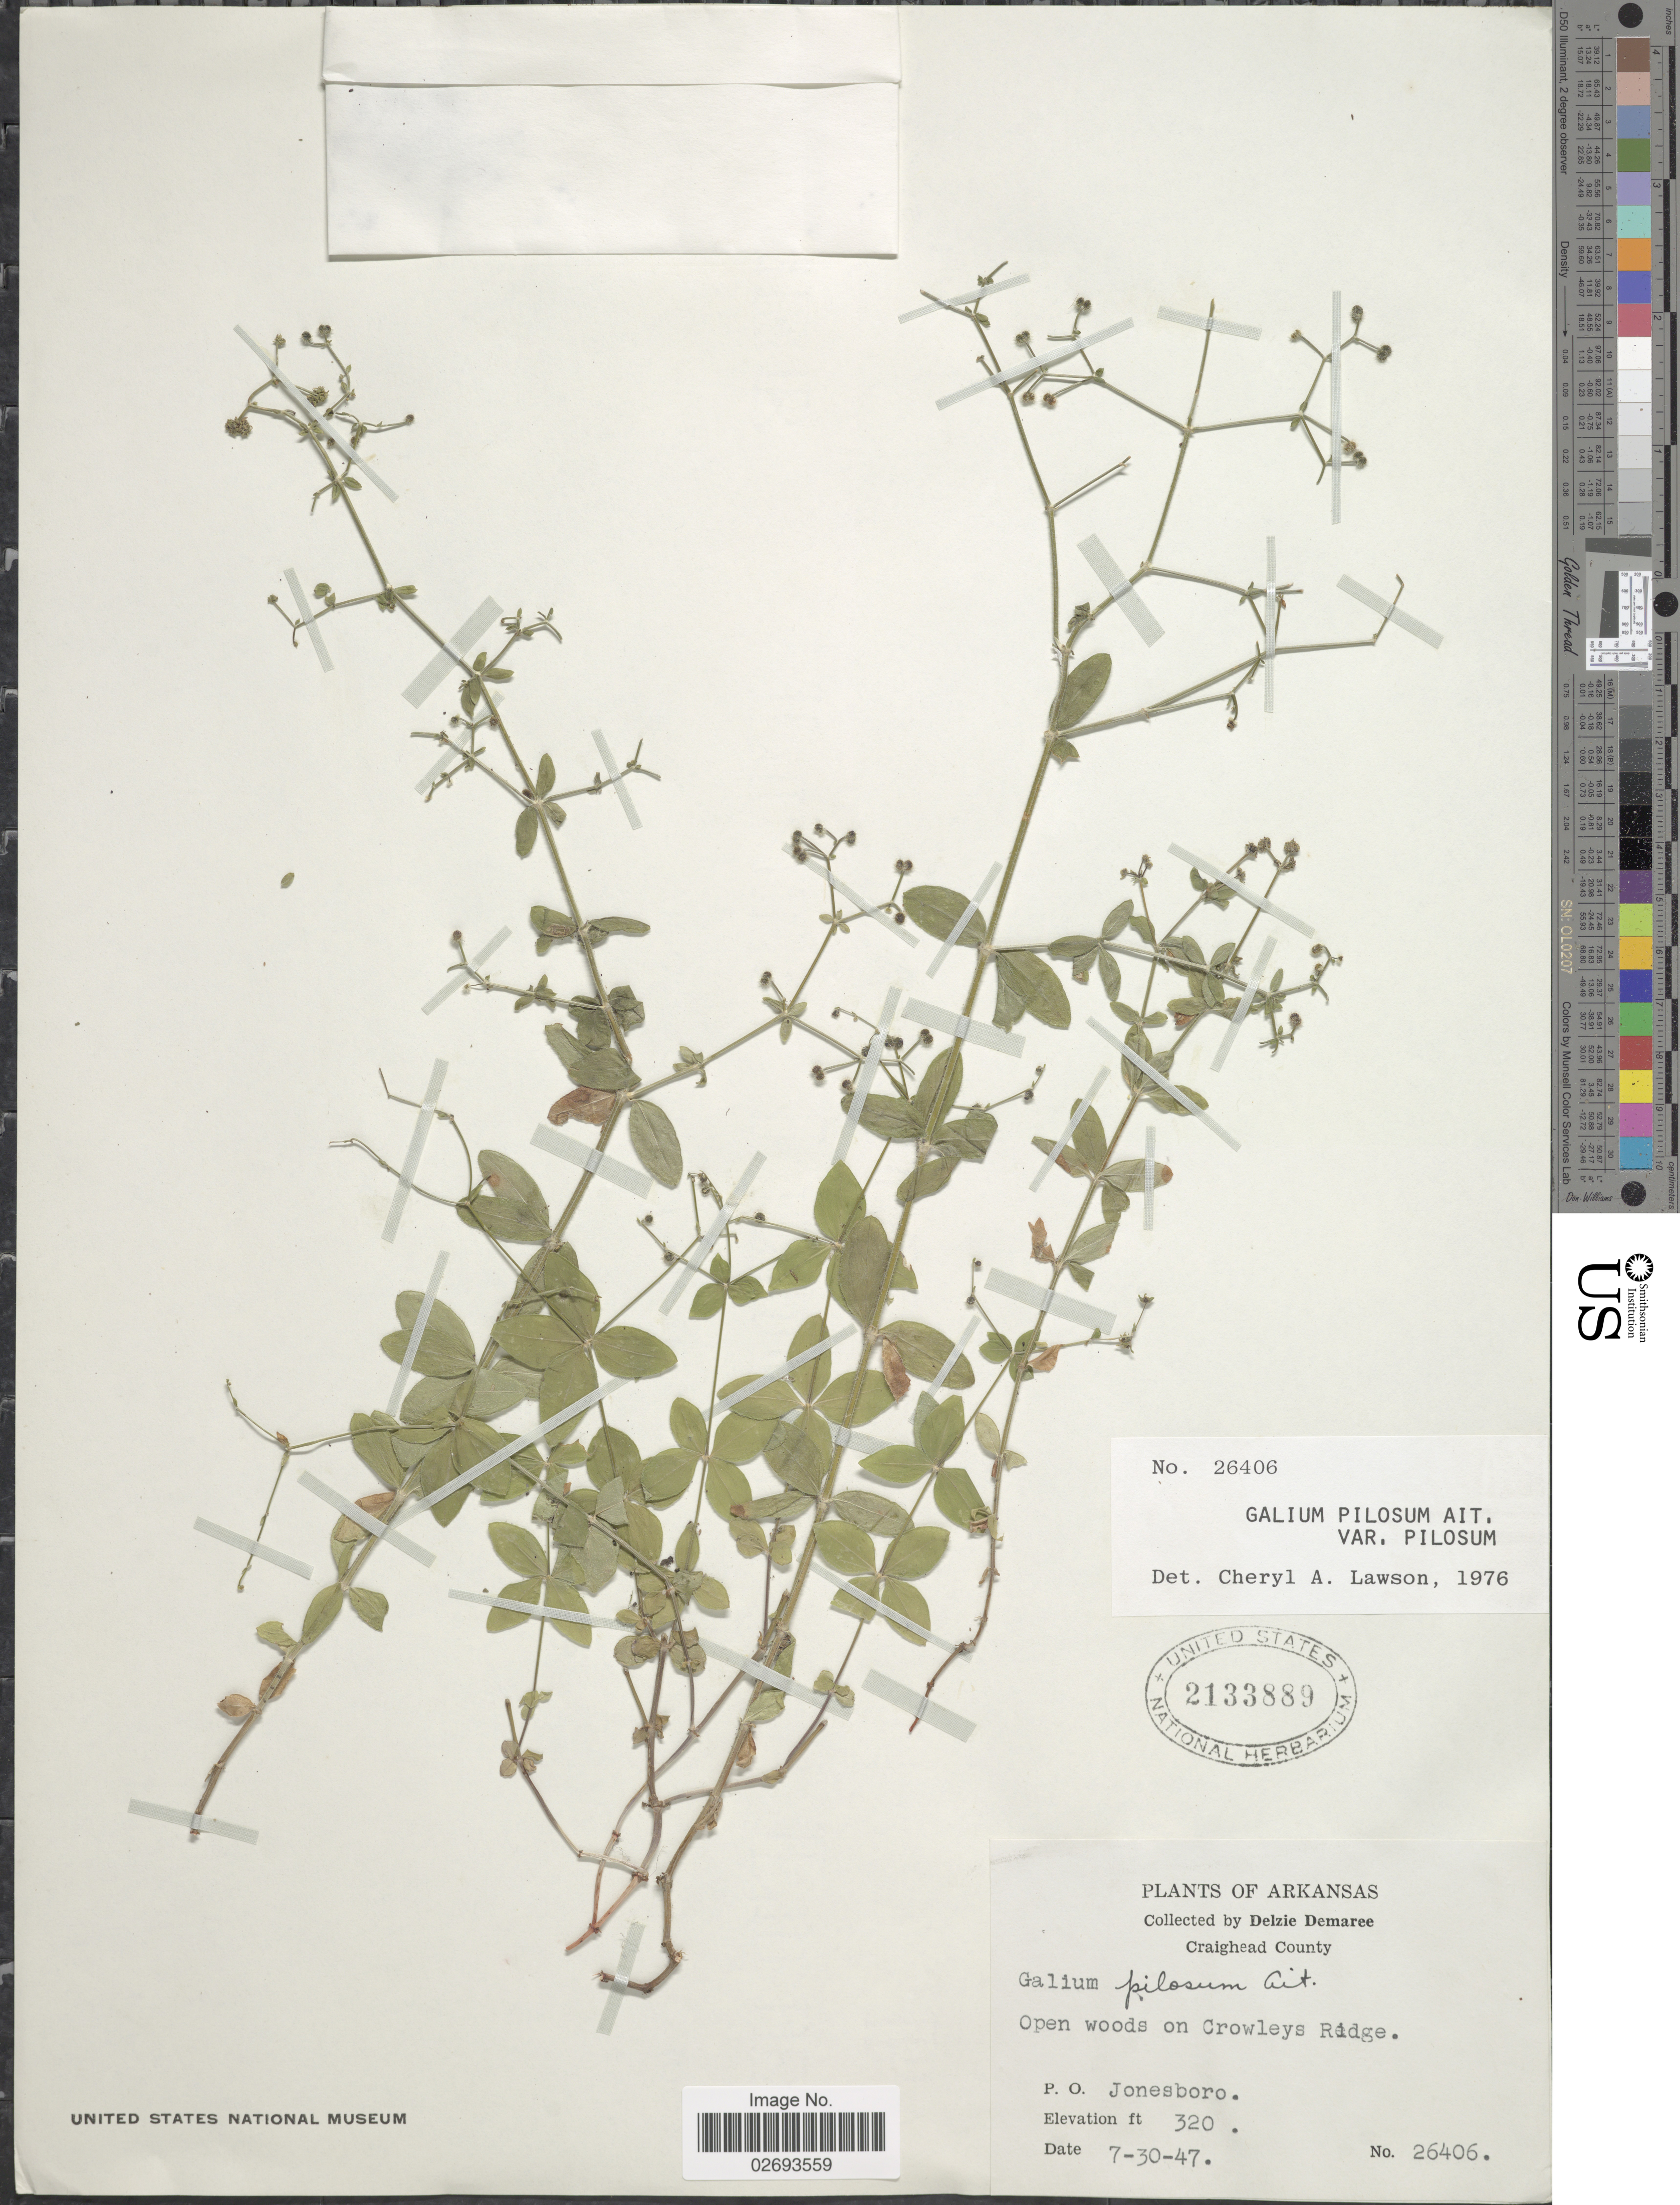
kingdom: Plantae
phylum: Tracheophyta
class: Magnoliopsida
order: Gentianales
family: Rubiaceae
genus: Galium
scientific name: Galium pilosum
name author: Aiton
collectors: D. Demaree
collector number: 26406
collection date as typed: Transcribed d/m/y: 30/7/47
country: United States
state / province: Arkansas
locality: Craighead County, Open woods on Crowleys Ridge, Jonesboro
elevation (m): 98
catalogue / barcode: US 2133889